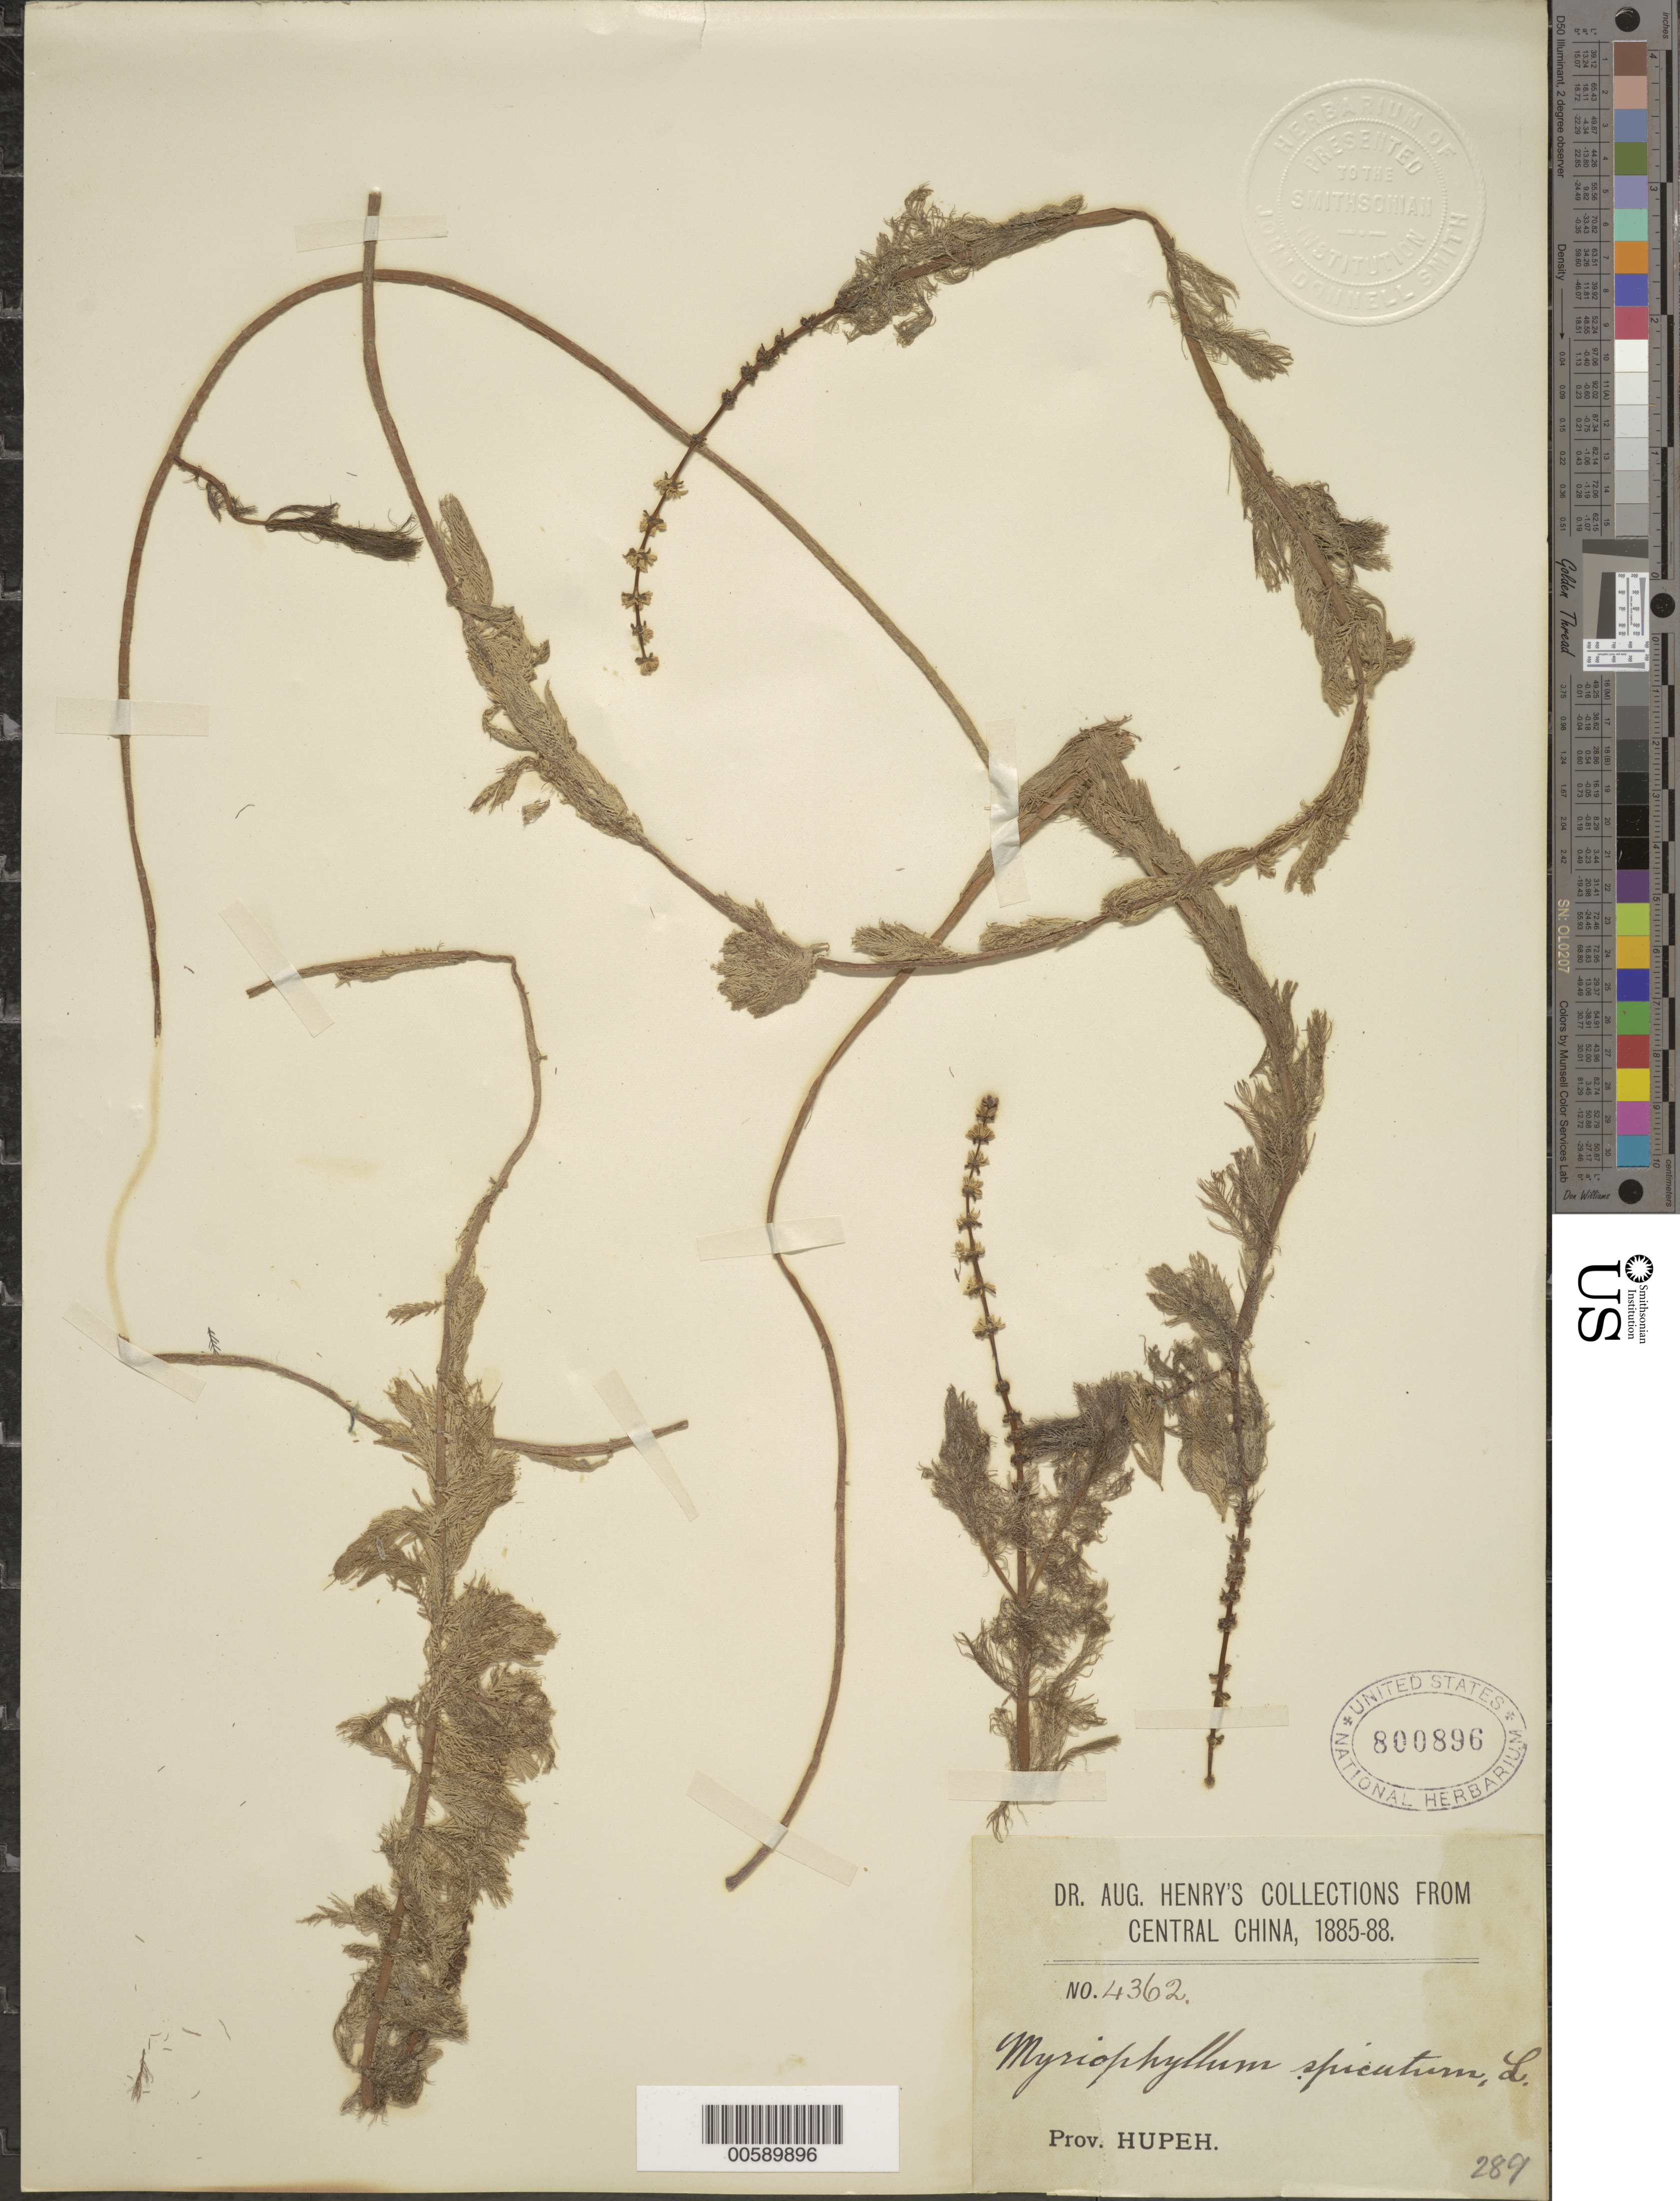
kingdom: Plantae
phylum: Tracheophyta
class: Magnoliopsida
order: Saxifragales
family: Haloragaceae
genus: Myriophyllum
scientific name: Myriophyllum spicatum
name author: L.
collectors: A. Henry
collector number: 4362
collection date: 1885/1888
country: China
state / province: Hubei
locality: Central China. Prov. Hupeh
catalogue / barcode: US 800896